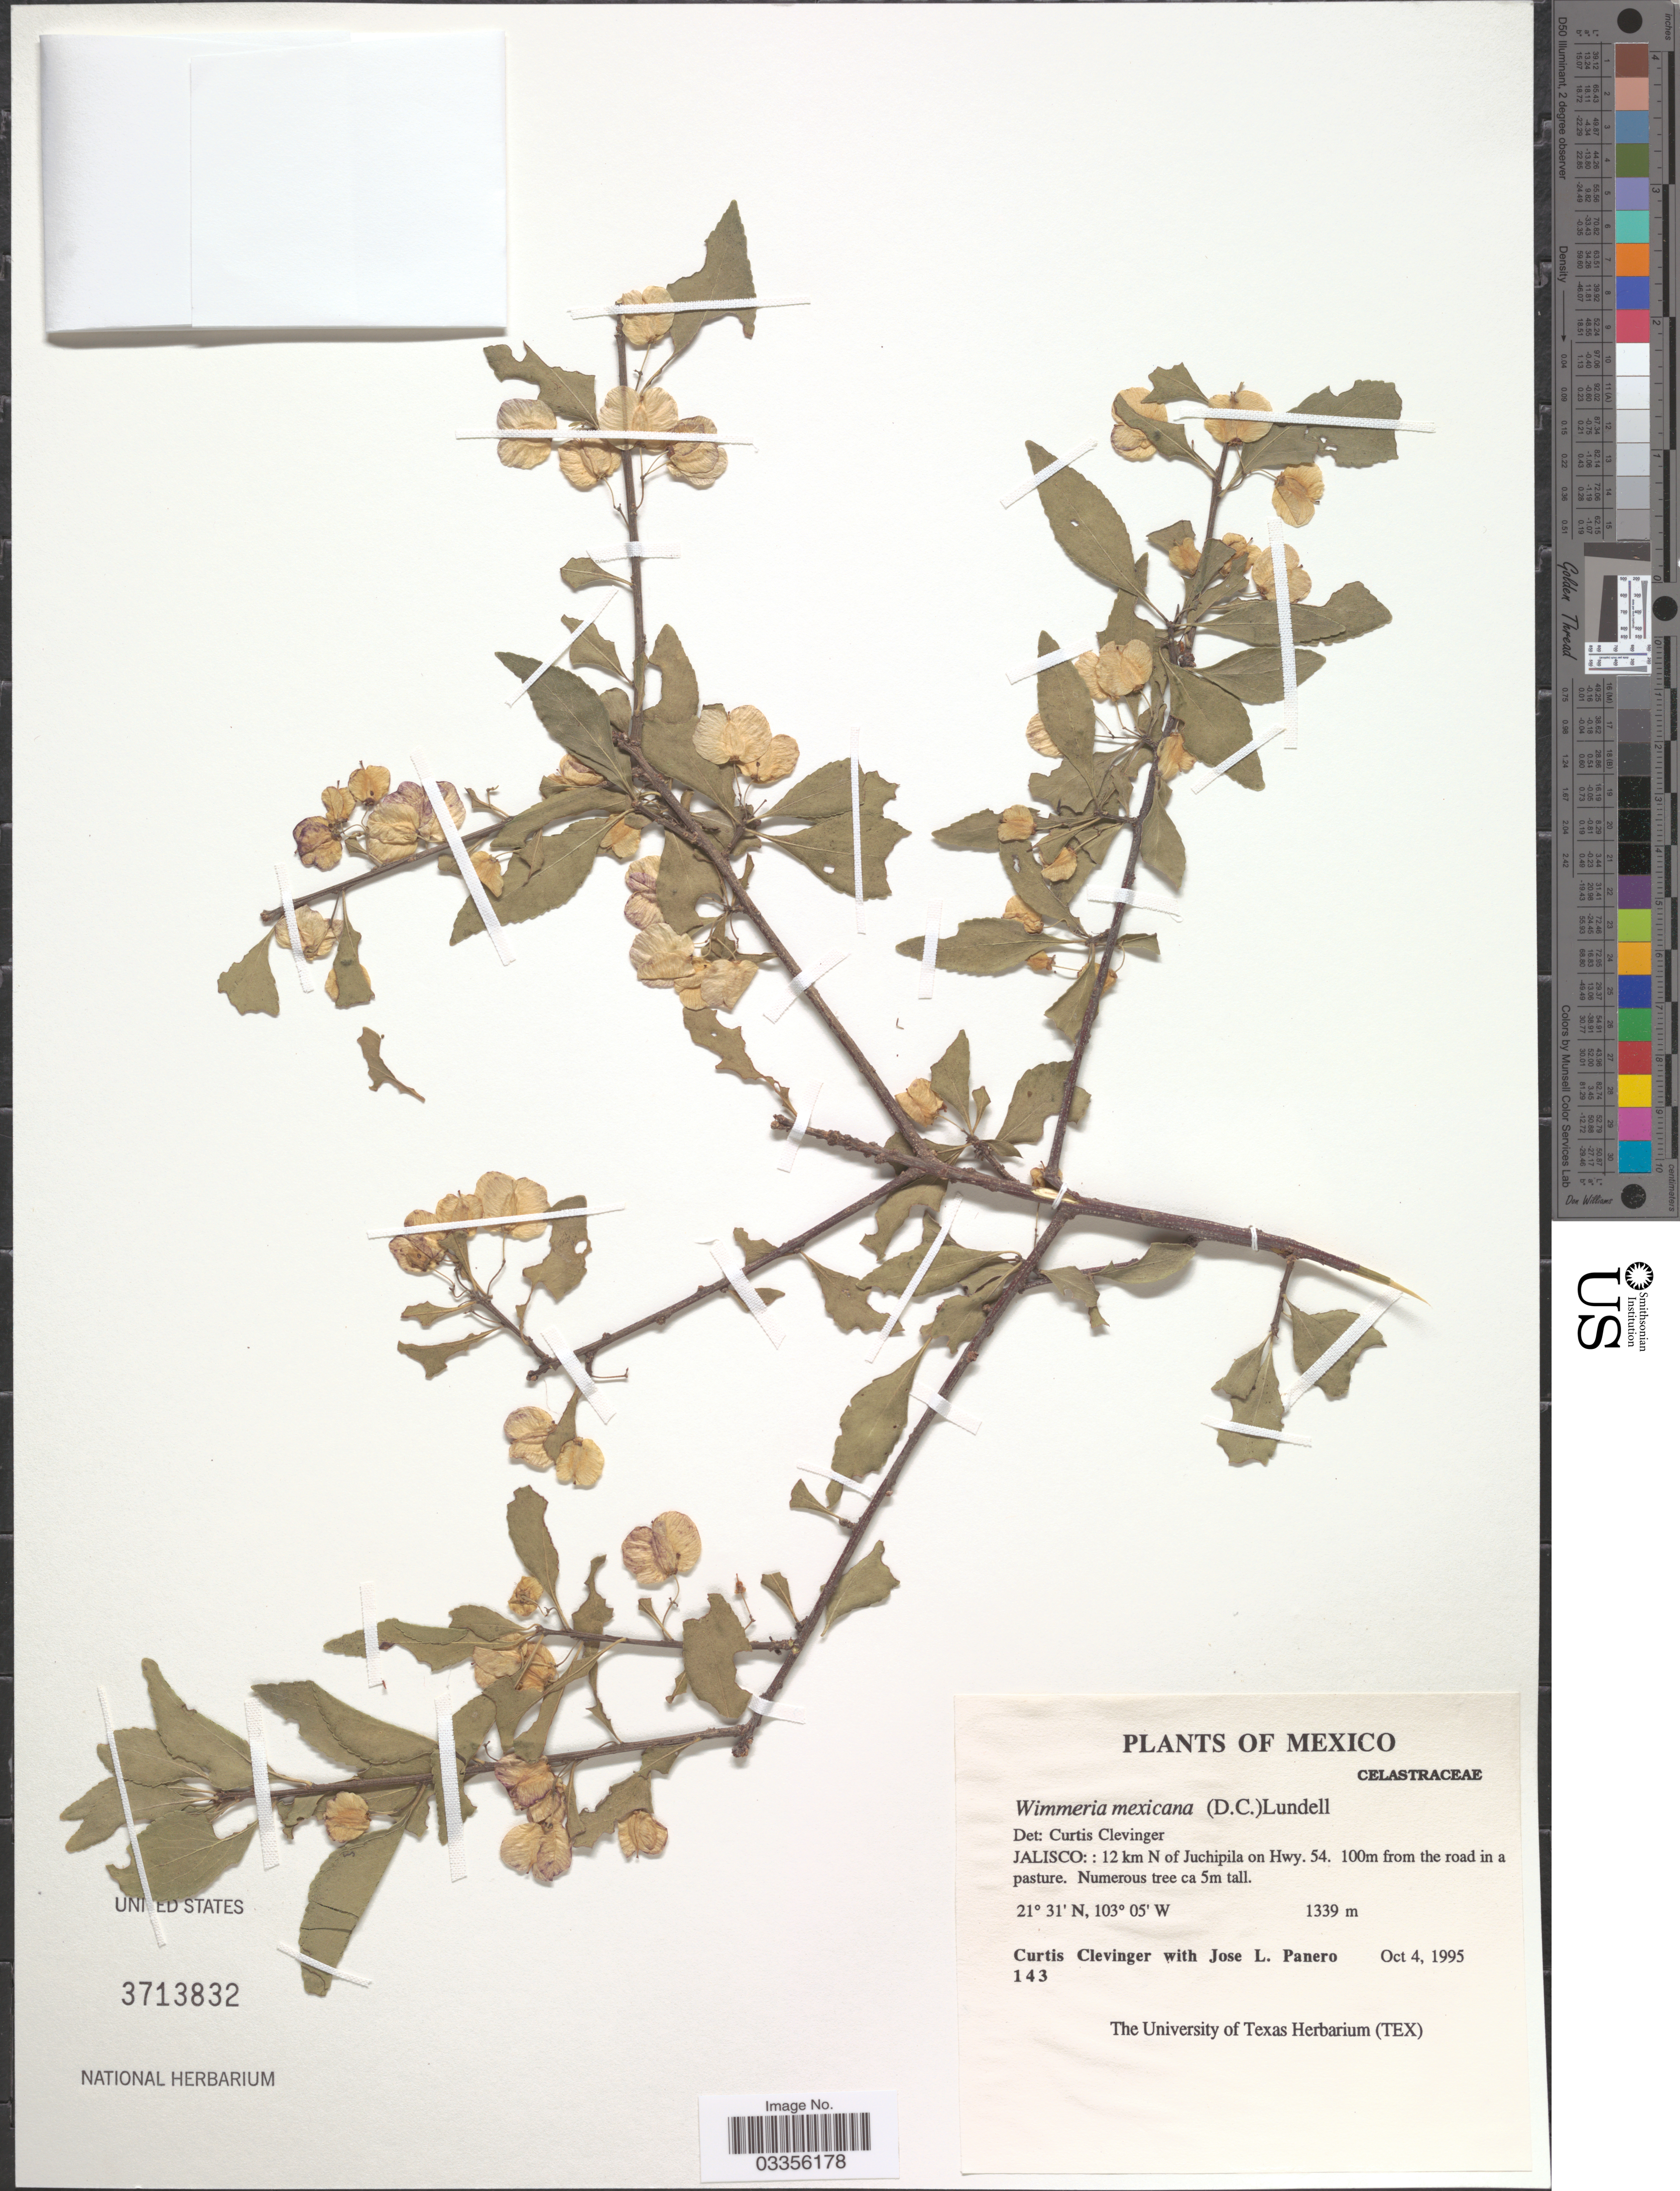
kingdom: Plantae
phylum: Tracheophyta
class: Magnoliopsida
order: Celastrales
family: Celastraceae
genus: Wimmeria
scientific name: Wimmeria mexicana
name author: (DC.) Lundell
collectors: C. Clevinger & J. L. Panero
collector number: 143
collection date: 1995-10-04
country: Mexico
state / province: Jalisco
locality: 12 km N of Juchipila on Hwy. 54. 100m from the road in a pasture.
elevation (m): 1339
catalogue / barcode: US 3713832